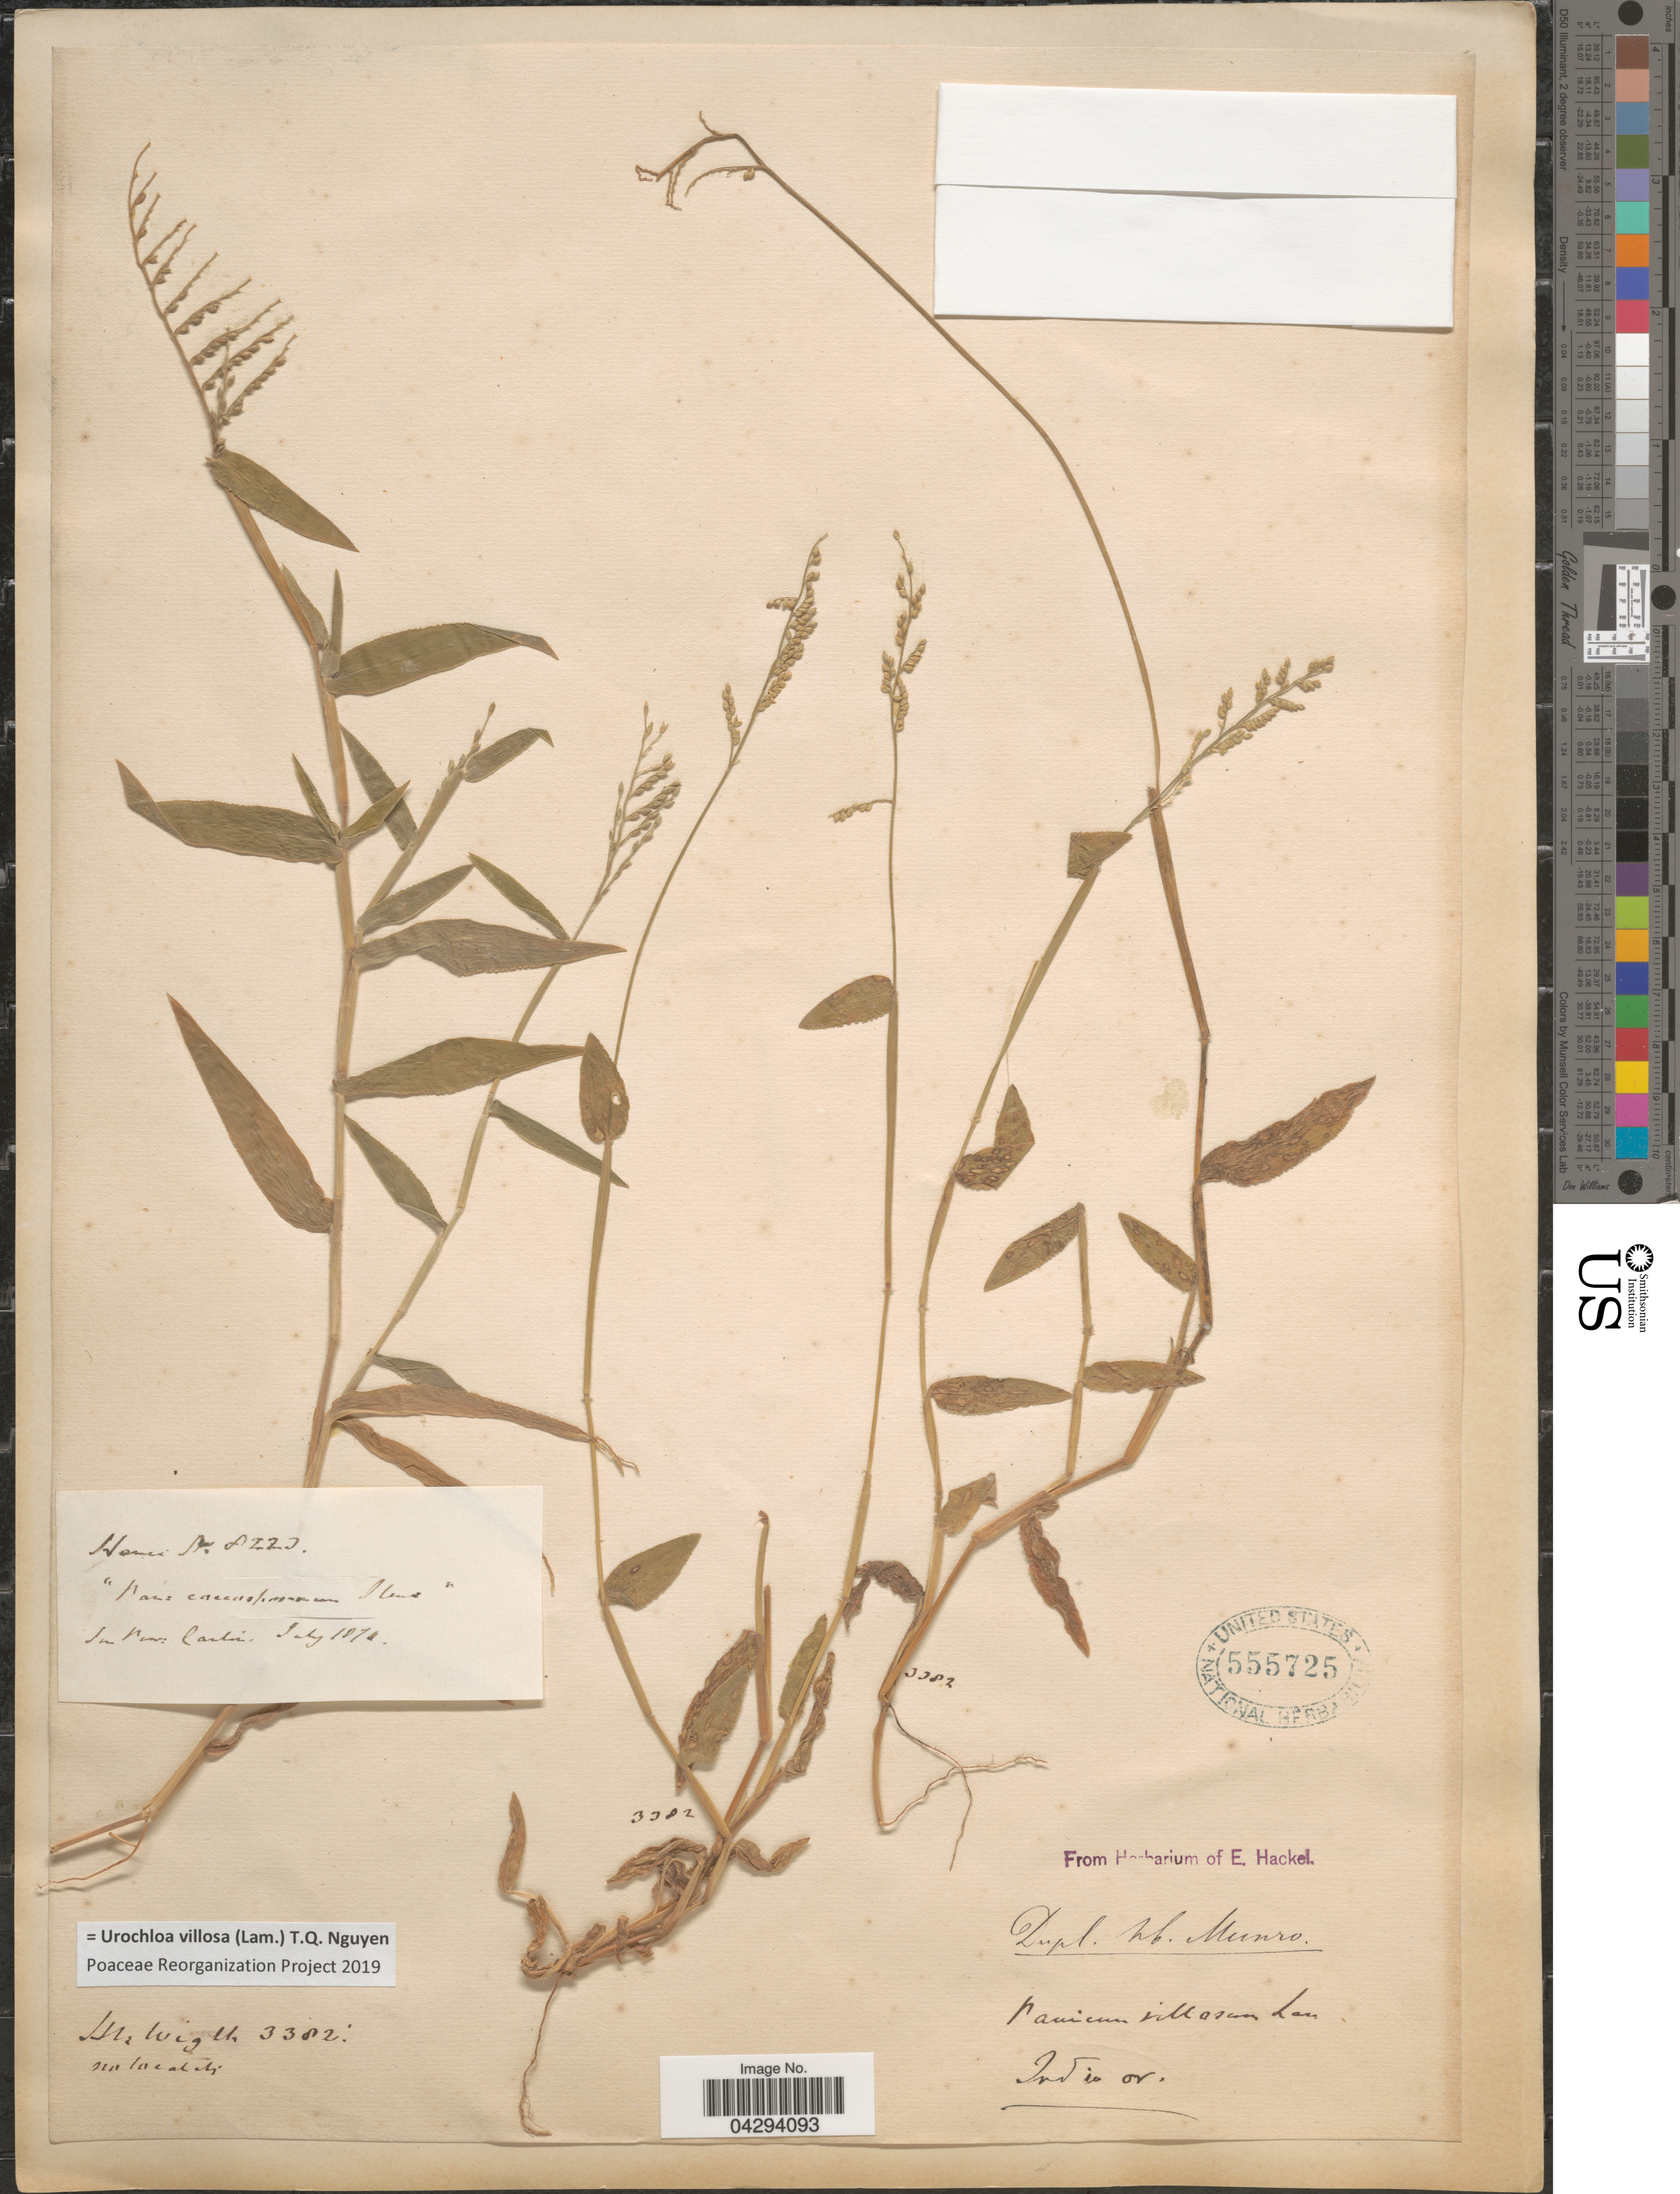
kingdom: Plantae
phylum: Tracheophyta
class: Liliopsida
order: Poales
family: Poaceae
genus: Urochloa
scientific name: Urochloa villosa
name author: (Lam.) T.Q. Nguyen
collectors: -- Wight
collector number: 3382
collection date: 1870-07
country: India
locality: India or.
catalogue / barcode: US 555725